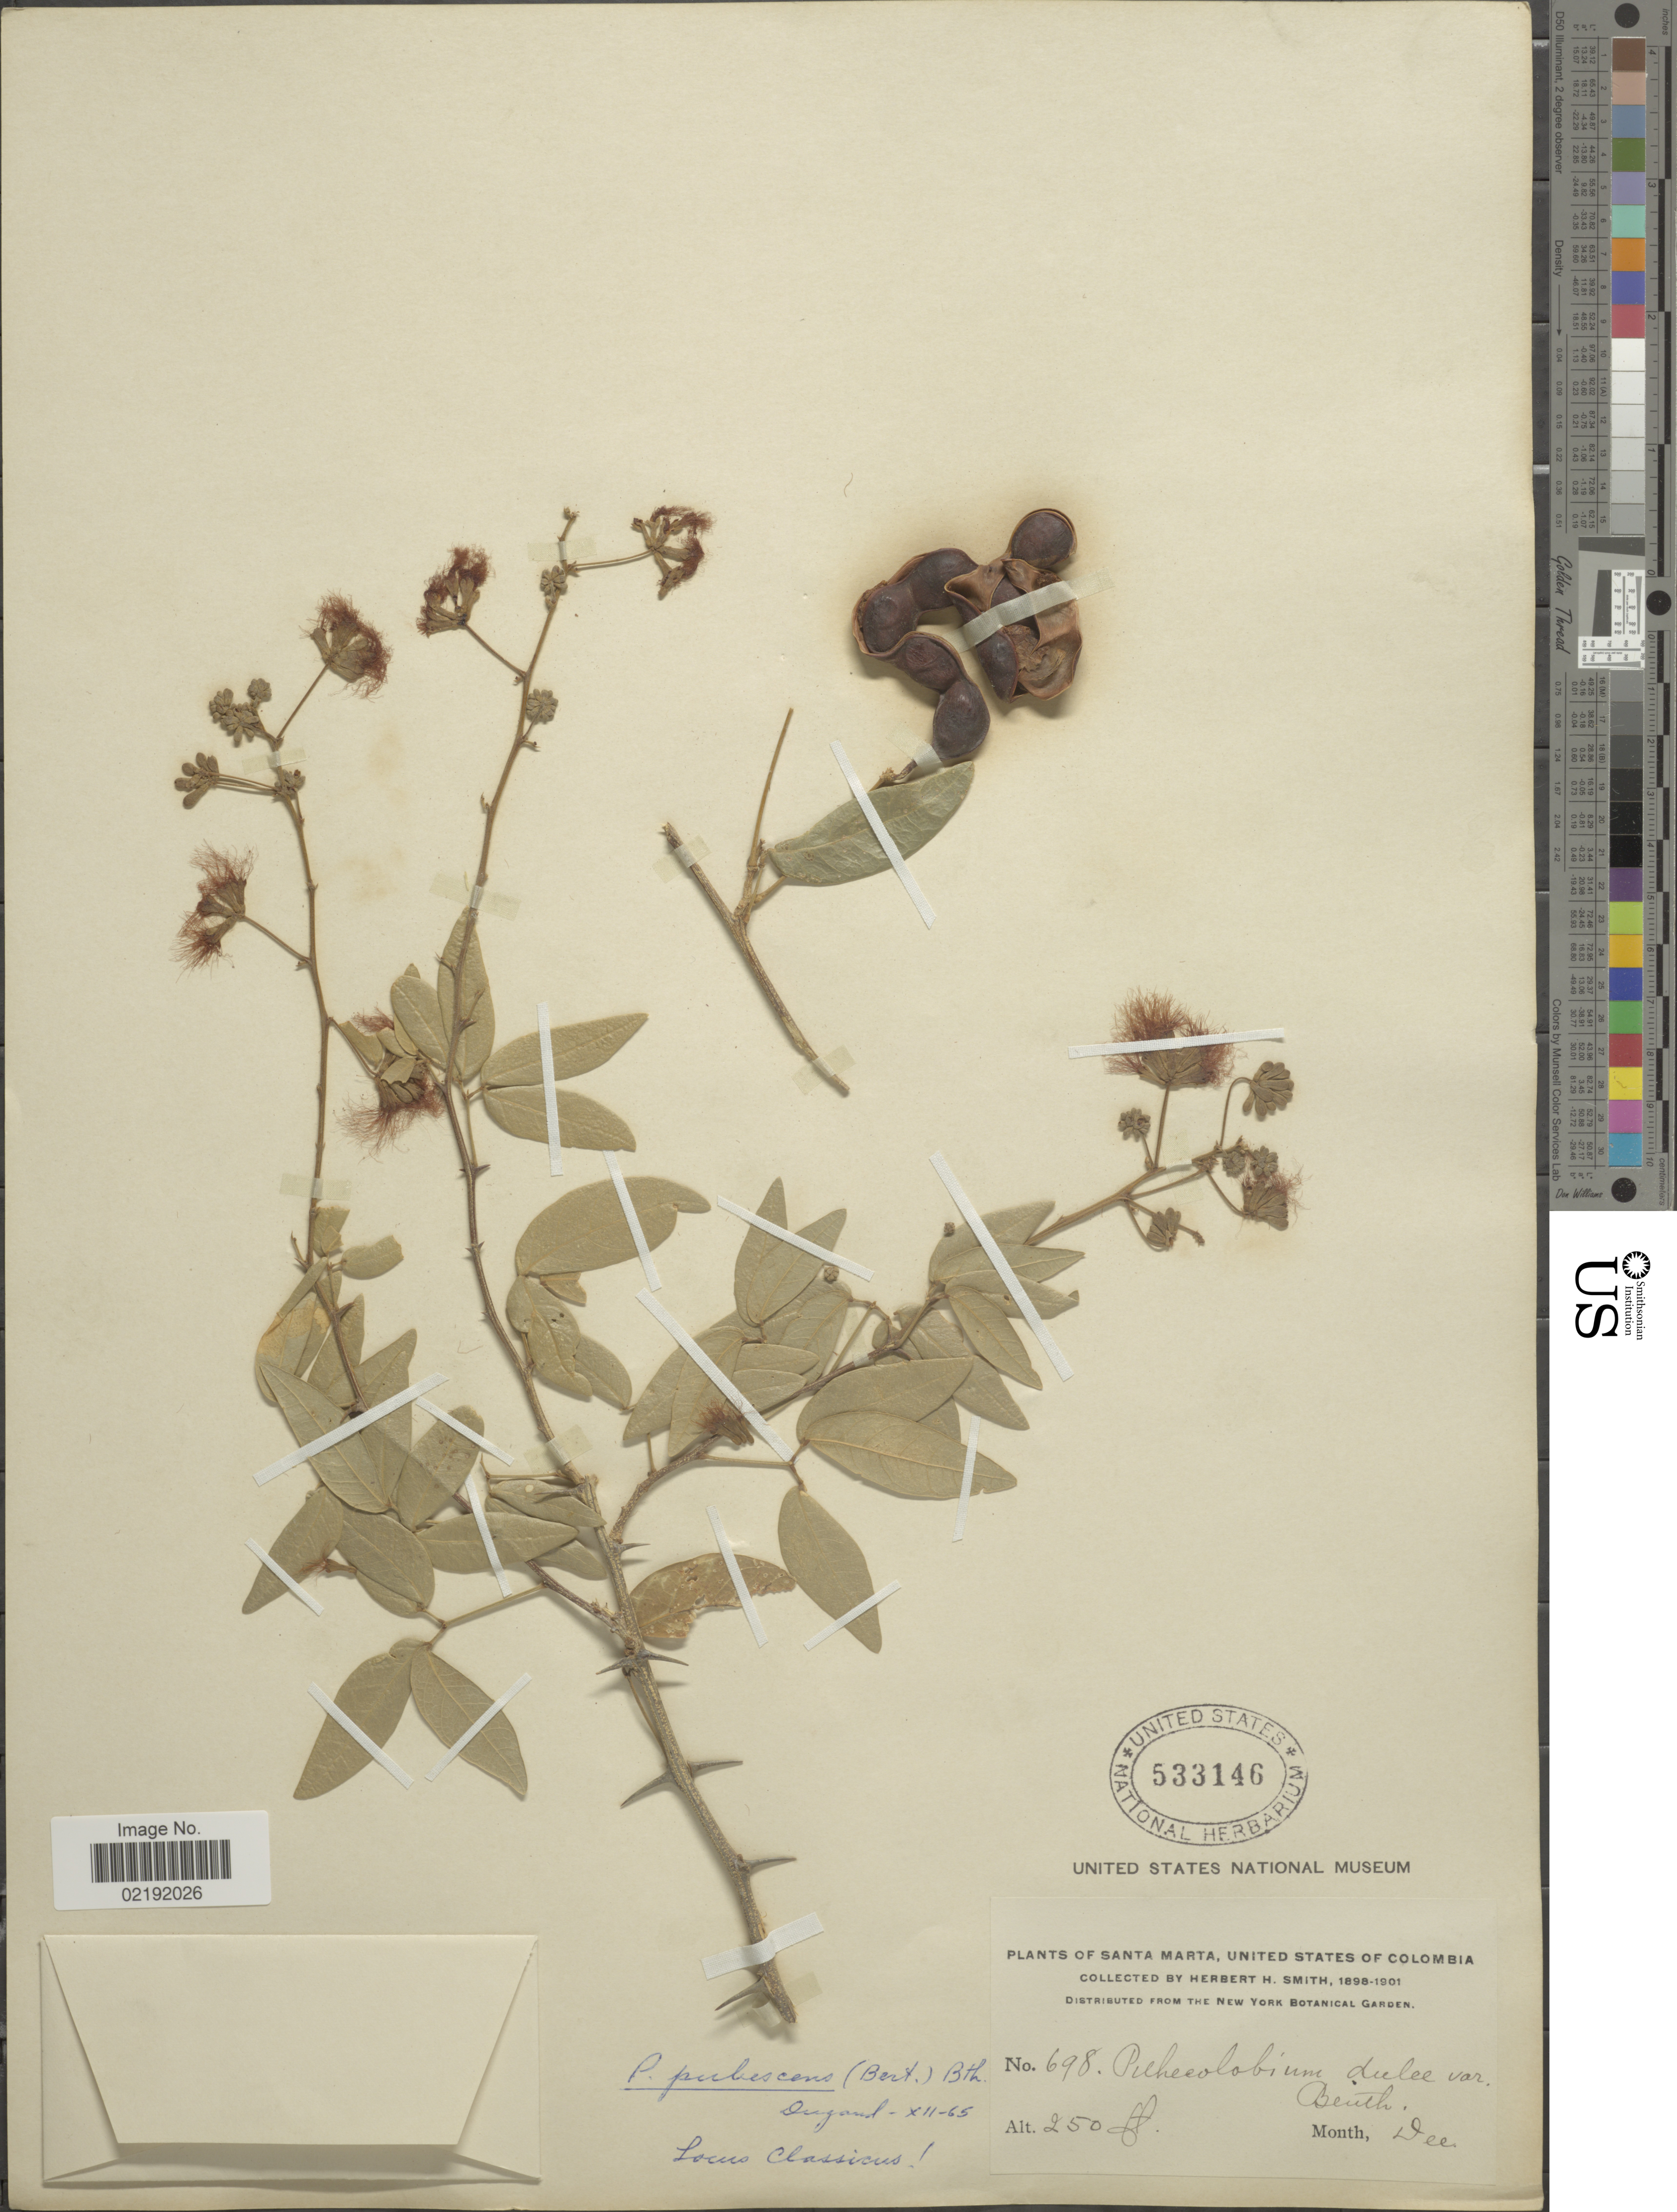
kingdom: Plantae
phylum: Tracheophyta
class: Magnoliopsida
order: Fabales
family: Fabaceae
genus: Pithecellobium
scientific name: Pithecellobium roseum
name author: (Vahl) Barneby & J.W. Grimes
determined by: U.S. National Herbarium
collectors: Herbert H. Smith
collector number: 698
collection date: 1898-12/1901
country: Colombia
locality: Santa Marta, United States of Colombia.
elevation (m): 76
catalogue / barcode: US 533146